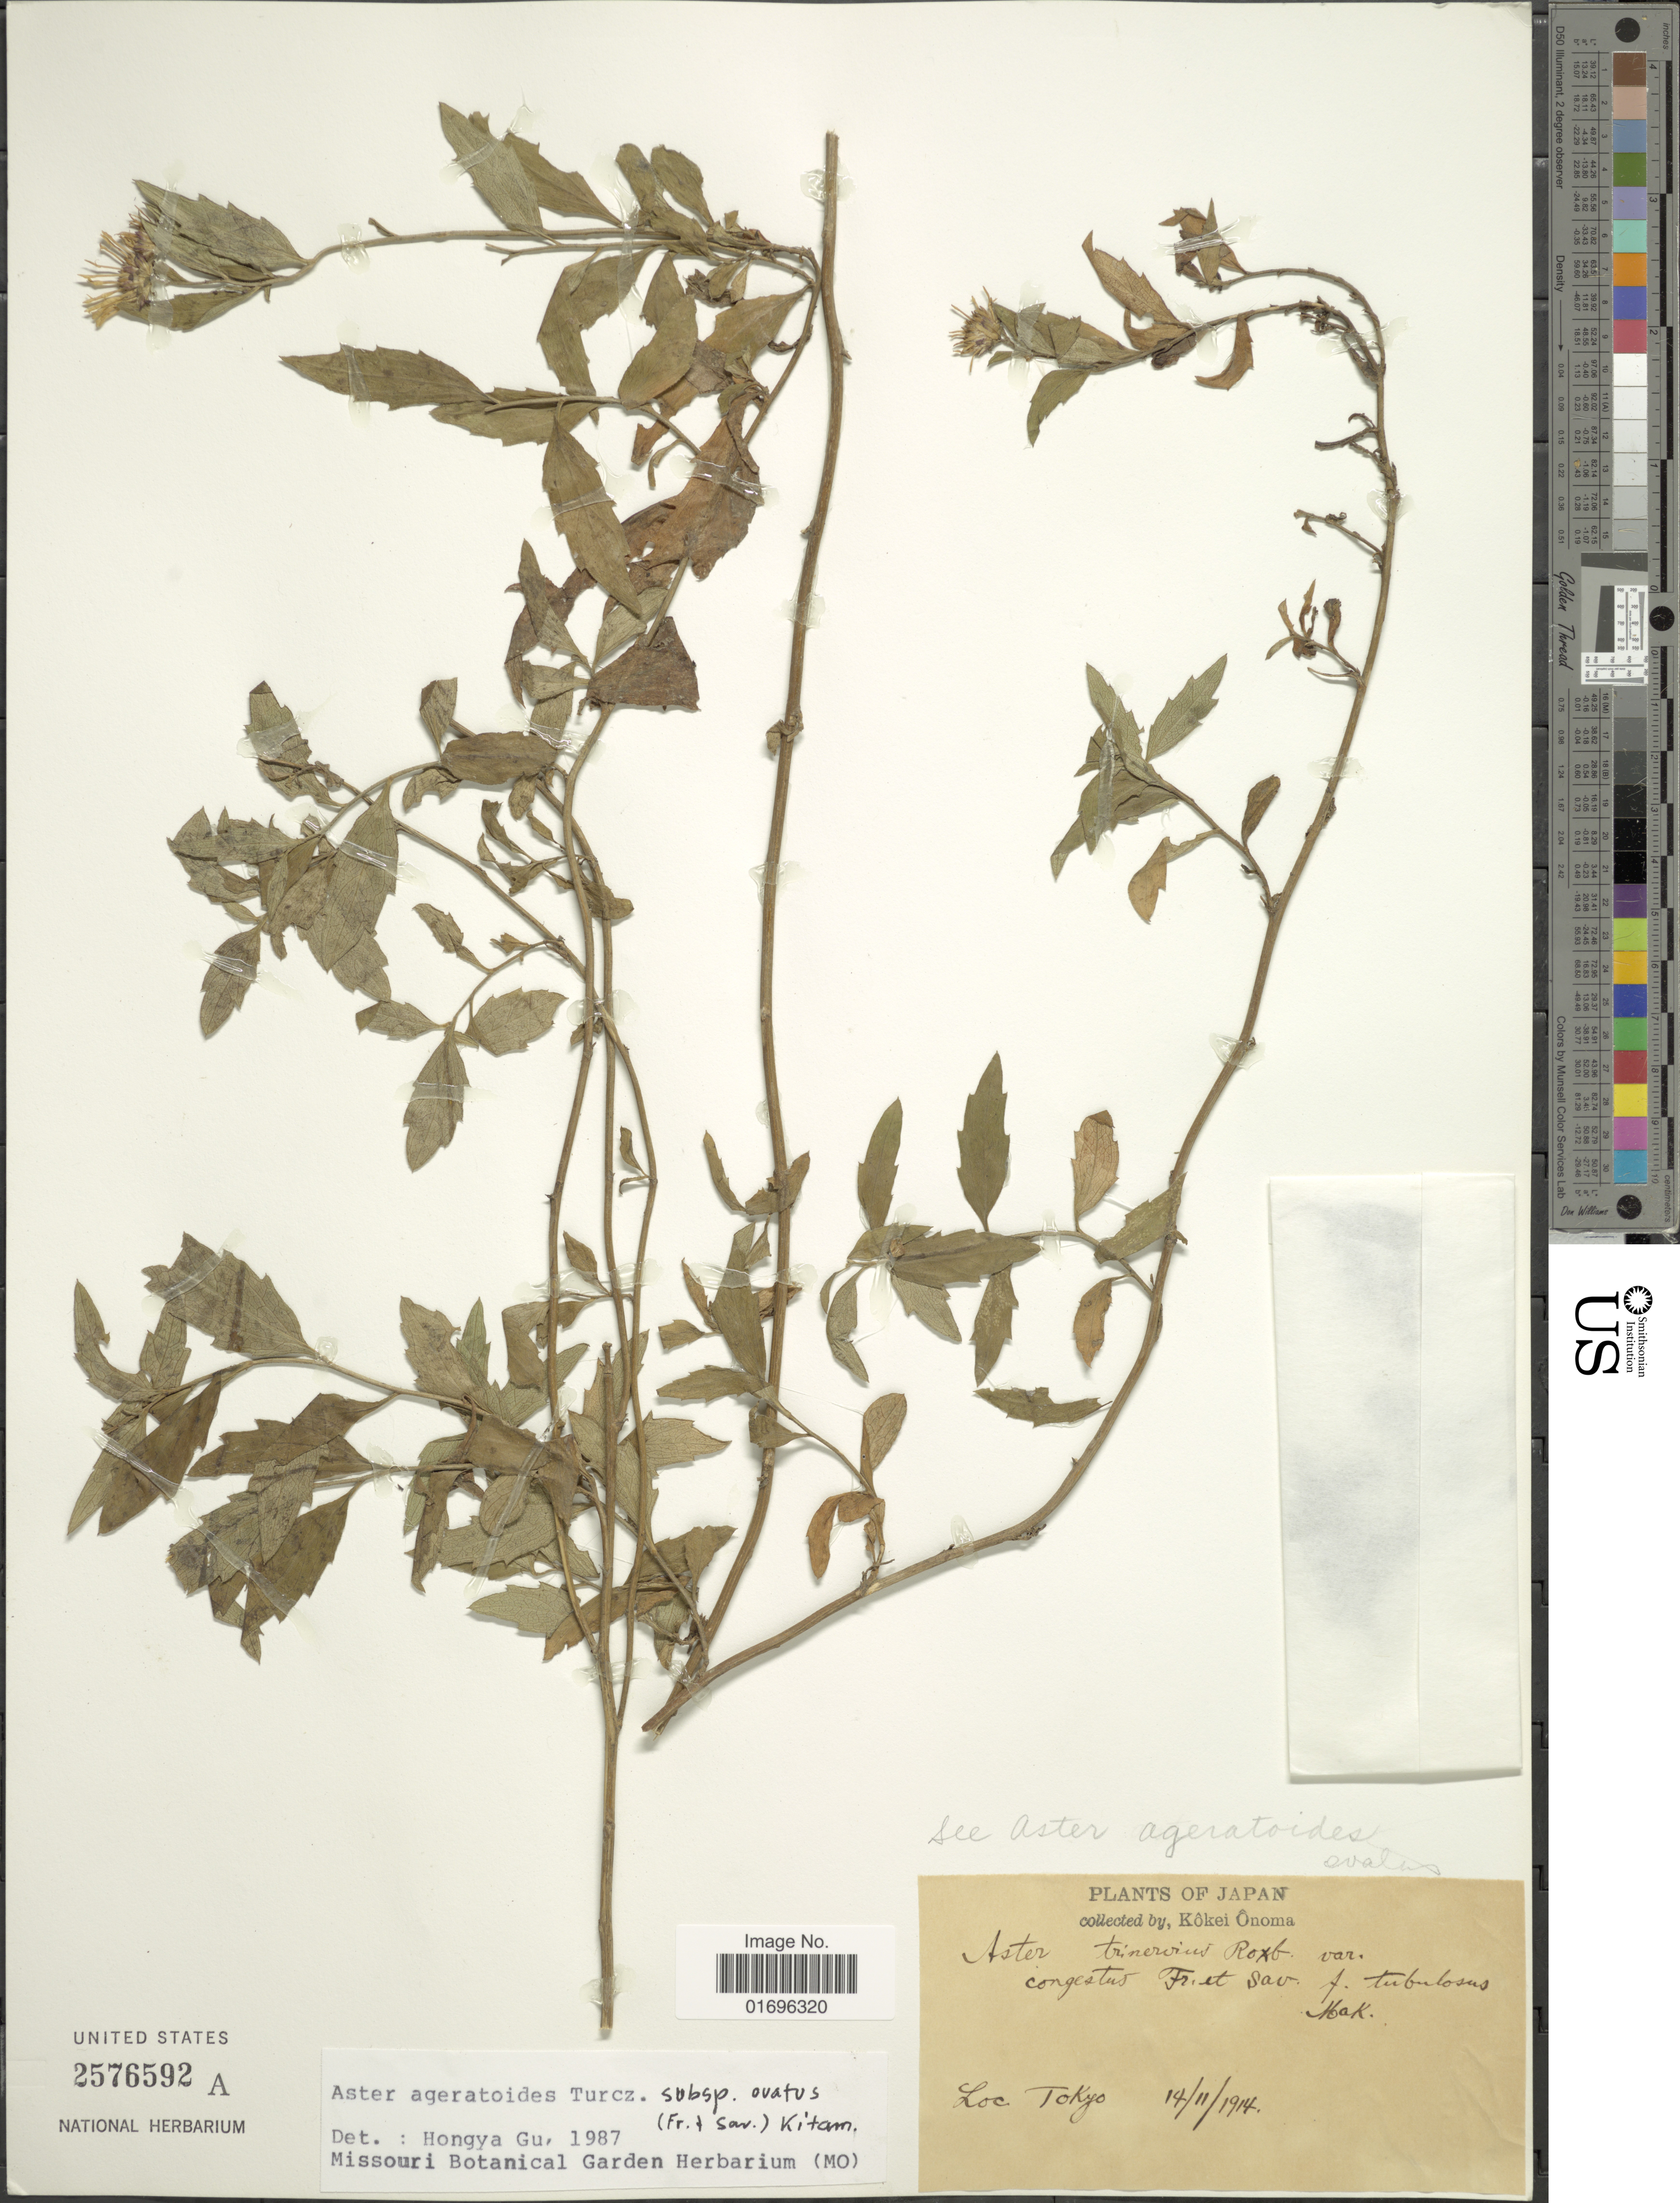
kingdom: Plantae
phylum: Tracheophyta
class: Magnoliopsida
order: Asterales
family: Asteraceae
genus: Aster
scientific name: Aster ageratoides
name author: Turcz.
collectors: K. Onoma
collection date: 1914-11-14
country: Japan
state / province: Tokyo, Federal City of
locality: Tokyo.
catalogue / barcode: US 2576592A